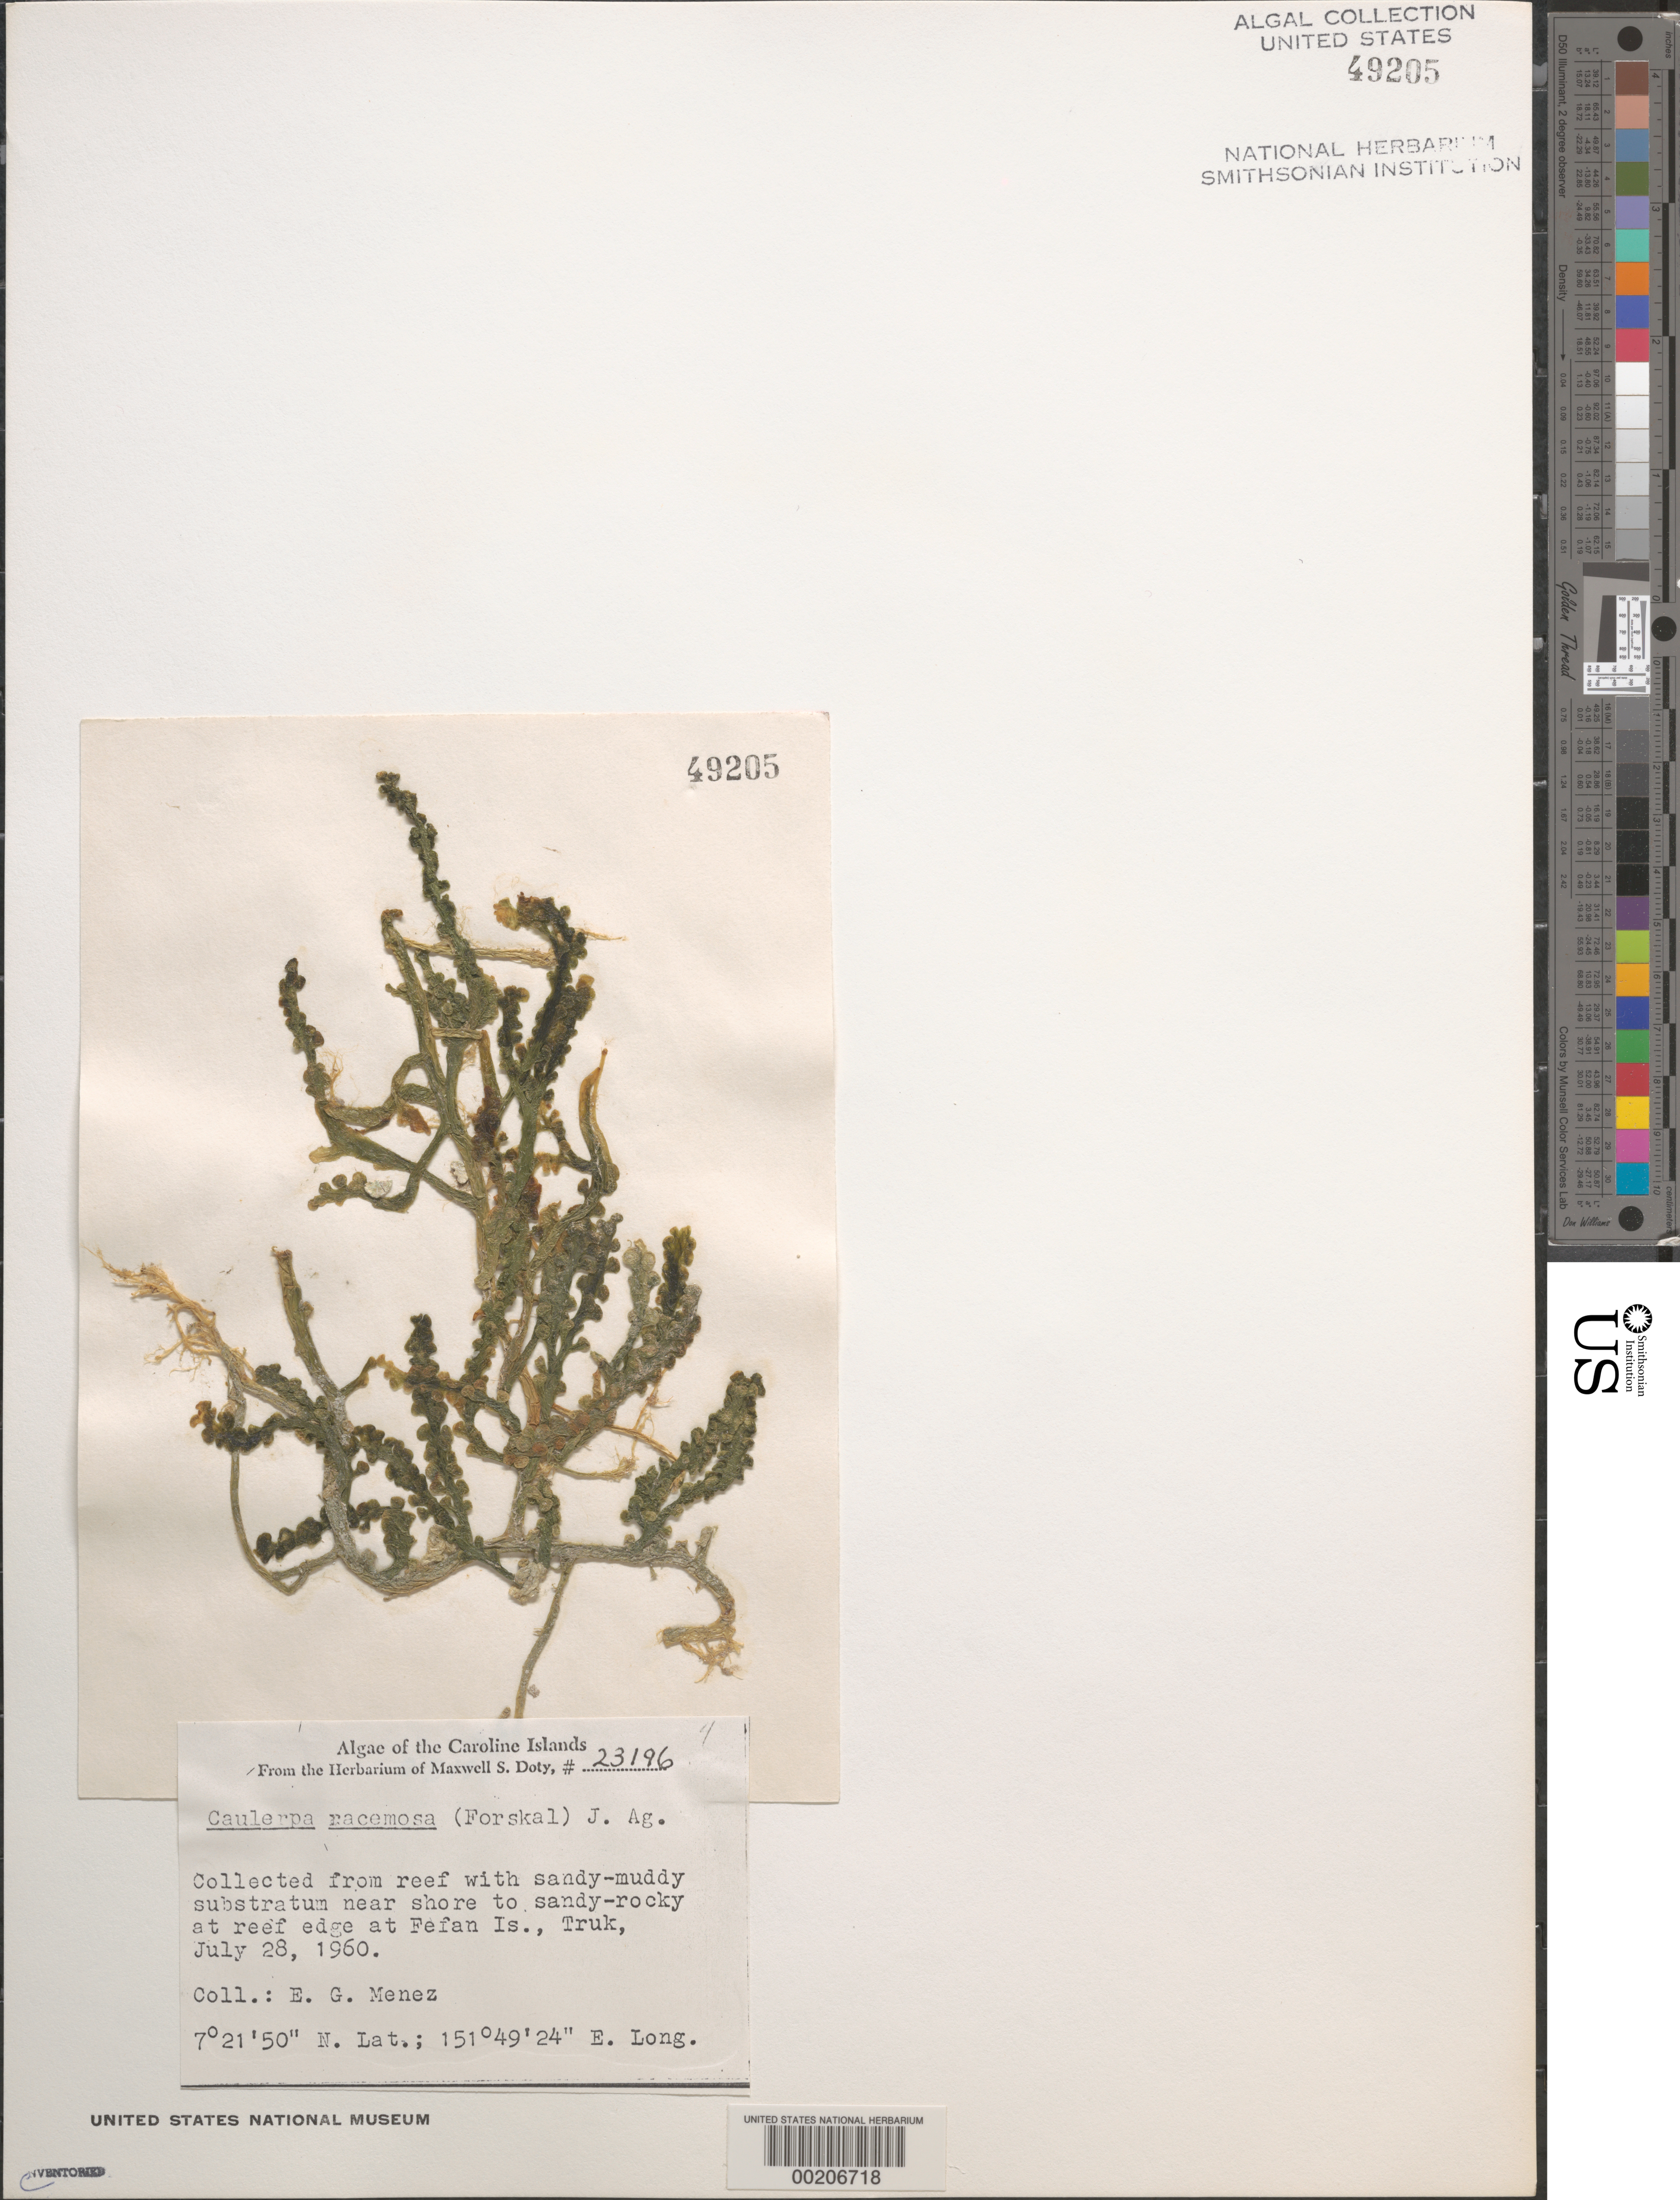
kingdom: Plantae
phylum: Chlorophyta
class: Ulvophyceae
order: Bryopsidales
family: Caulerpaceae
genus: Caulerpa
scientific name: Caulerpa racemosa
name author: (Forssk.) J. Agardh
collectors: Meñez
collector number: MSD 23196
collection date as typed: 28 Jul 1960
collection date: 1960-07-28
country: Micronesia, Federated States of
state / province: Truk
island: Fefan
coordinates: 7 21' 50" N, 151 49' 24" E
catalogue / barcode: US 49205